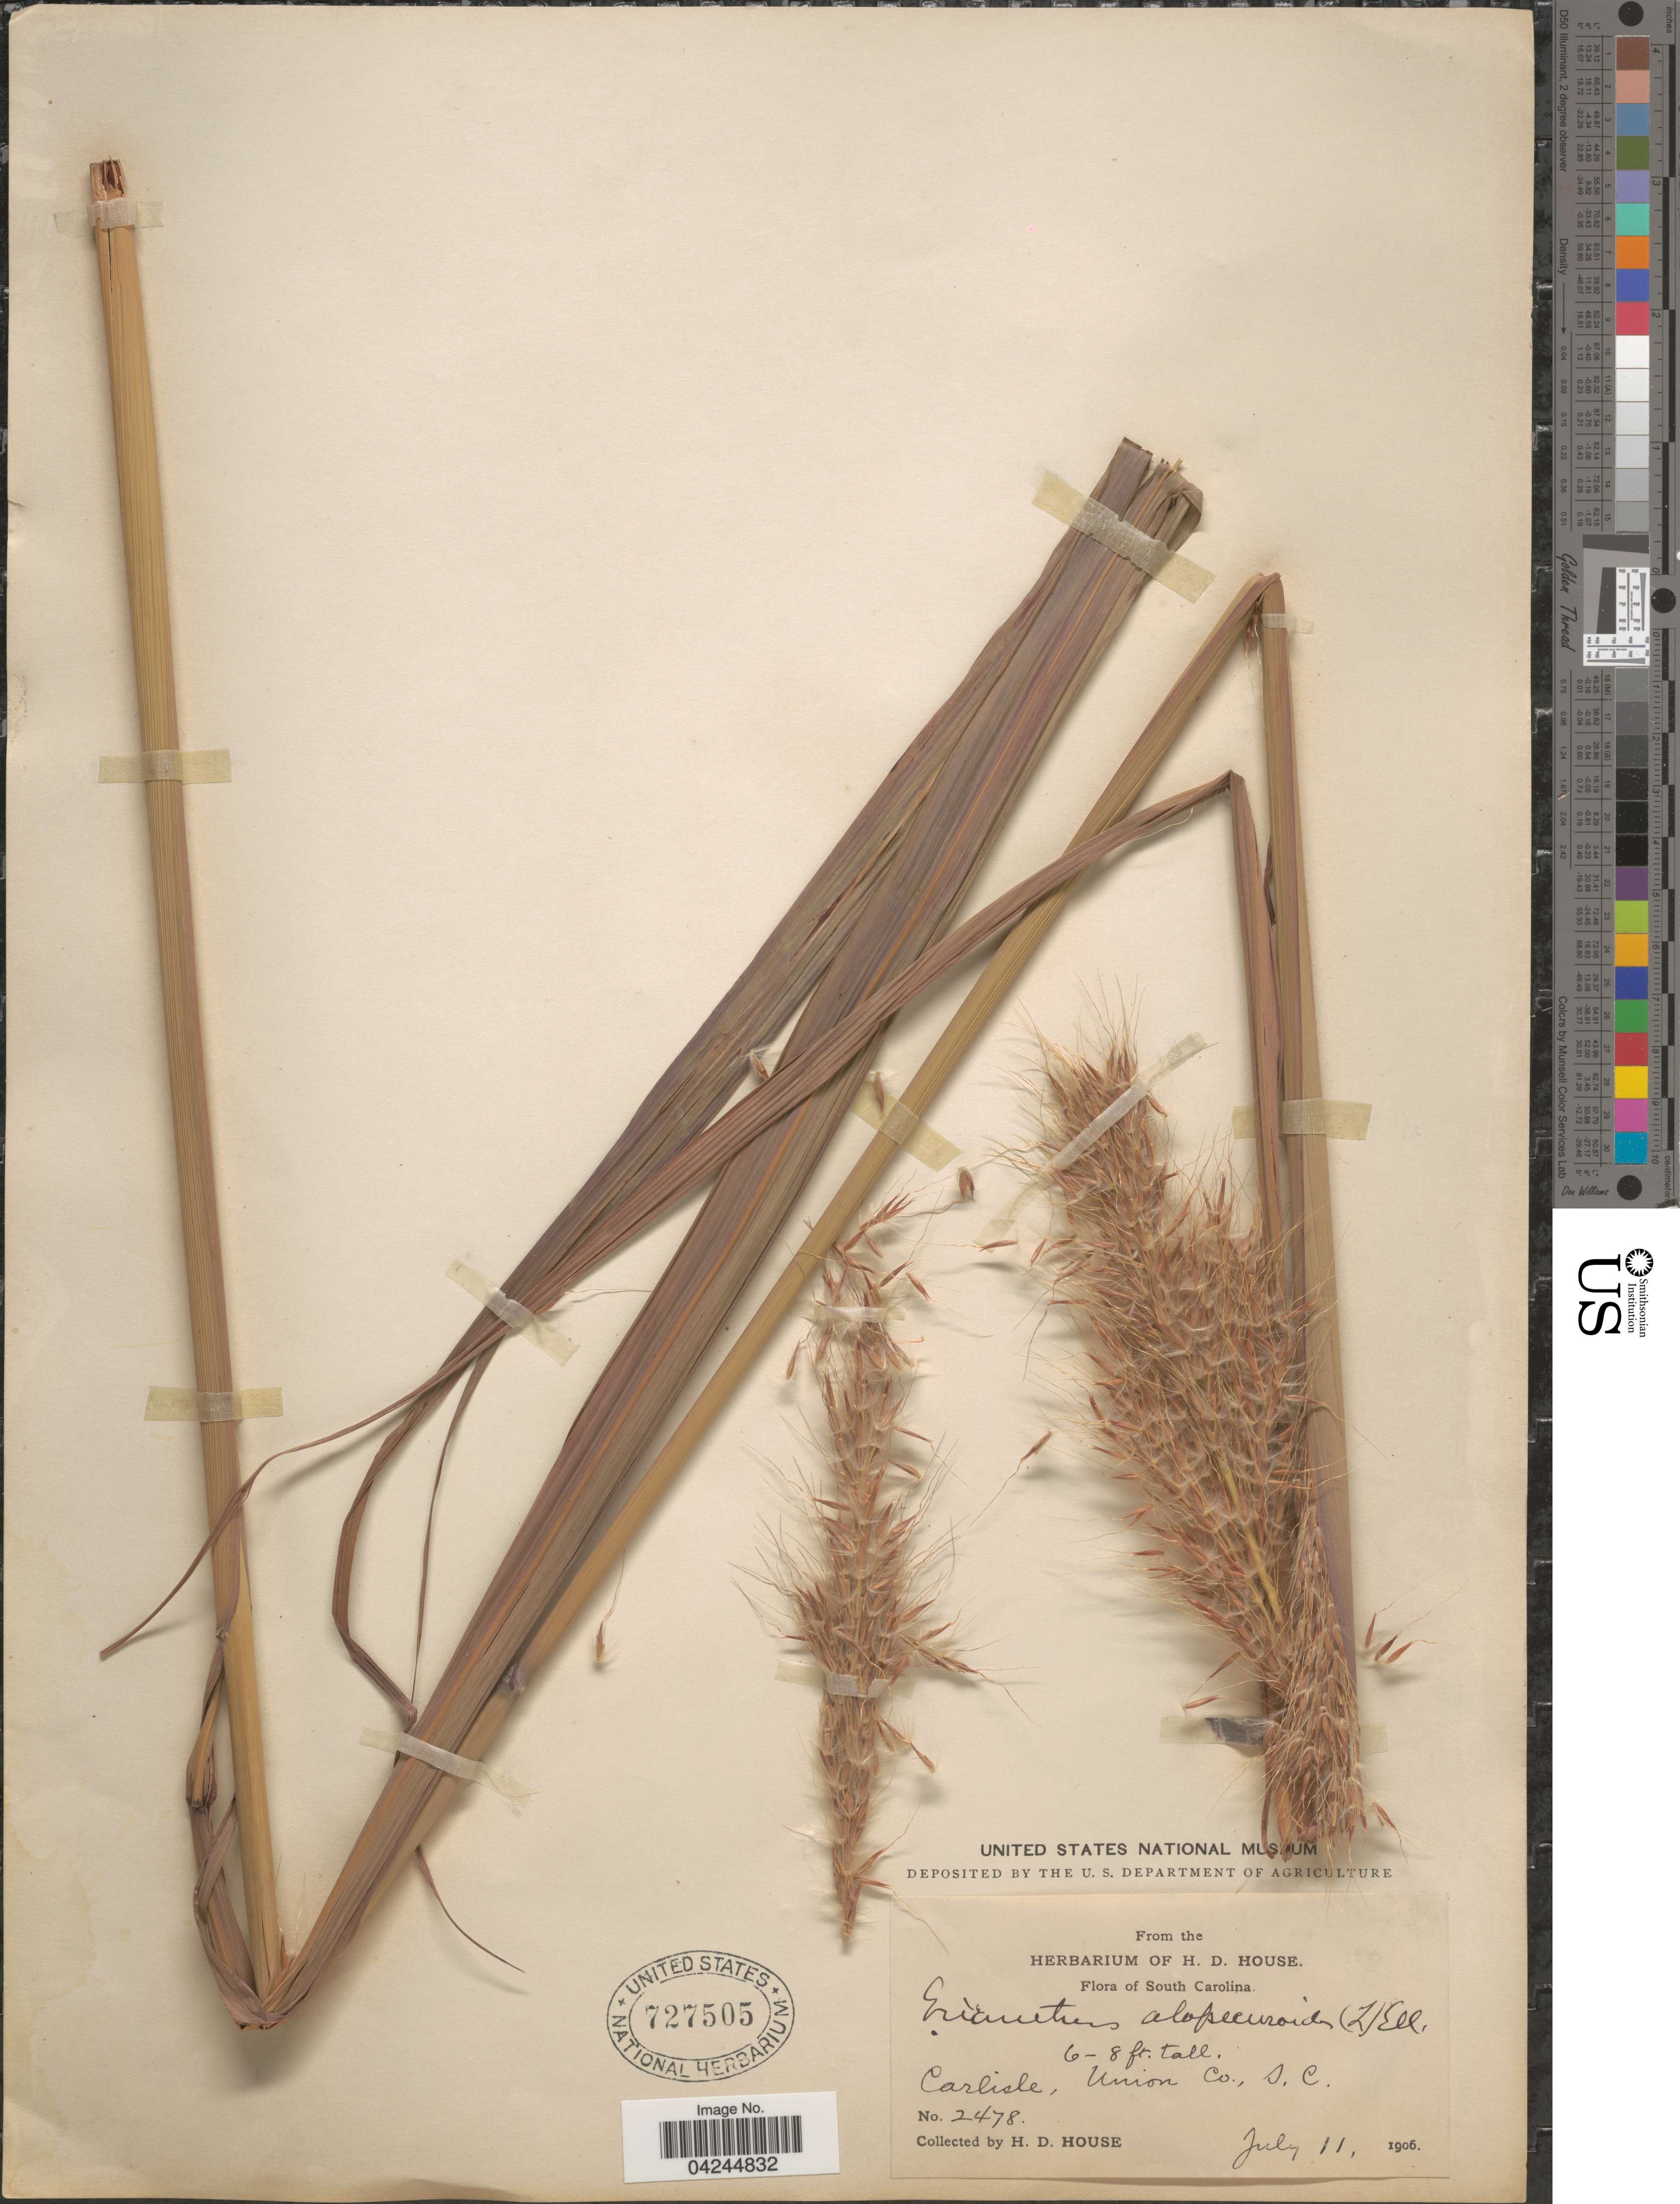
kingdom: Plantae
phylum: Tracheophyta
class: Liliopsida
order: Poales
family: Poaceae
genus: Erianthus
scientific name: Erianthus alopecuroides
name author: Elliott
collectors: H. D. House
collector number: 2478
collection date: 1906-07-11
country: United States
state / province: South Carolina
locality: Carlisle, Union Co.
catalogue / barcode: US 727505